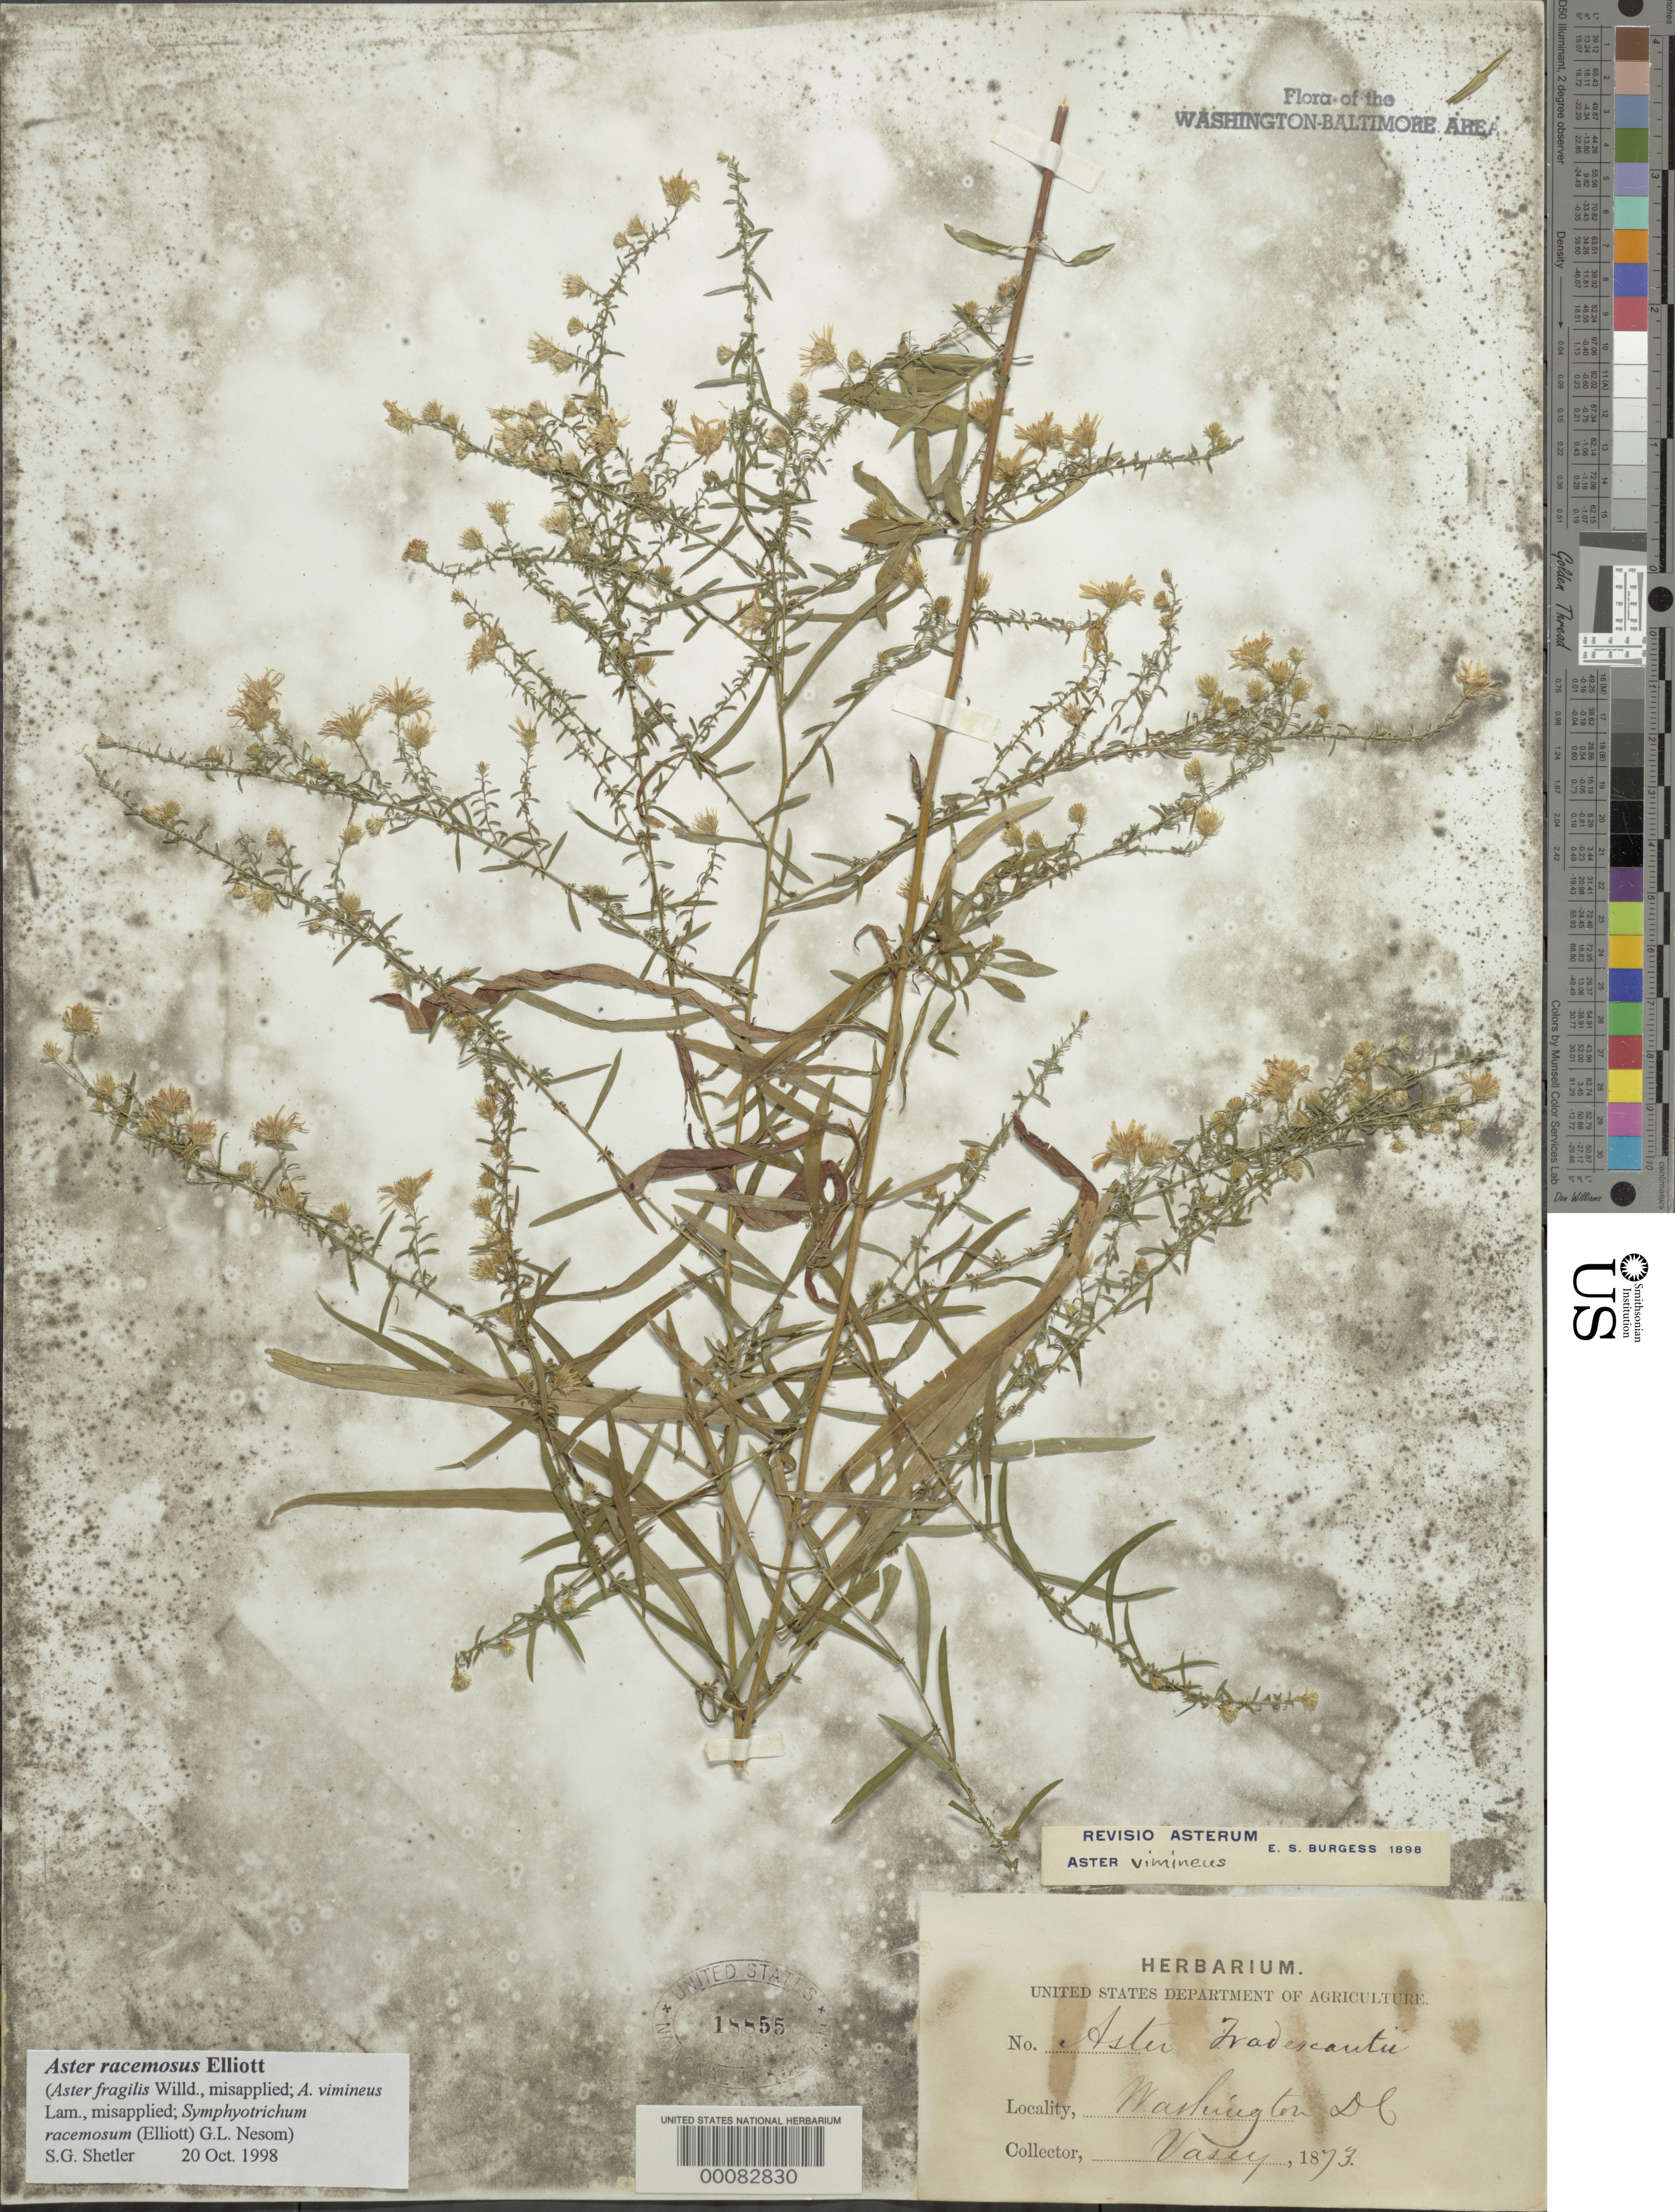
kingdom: Plantae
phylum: Tracheophyta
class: Magnoliopsida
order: Asterales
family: Asteraceae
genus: Symphyotrichum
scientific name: Symphyotrichum racemosum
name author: (Elliott) G.L. Nesom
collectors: G. Vasey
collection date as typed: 1873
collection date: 1873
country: United States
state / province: District of Columbia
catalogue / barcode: US 18855